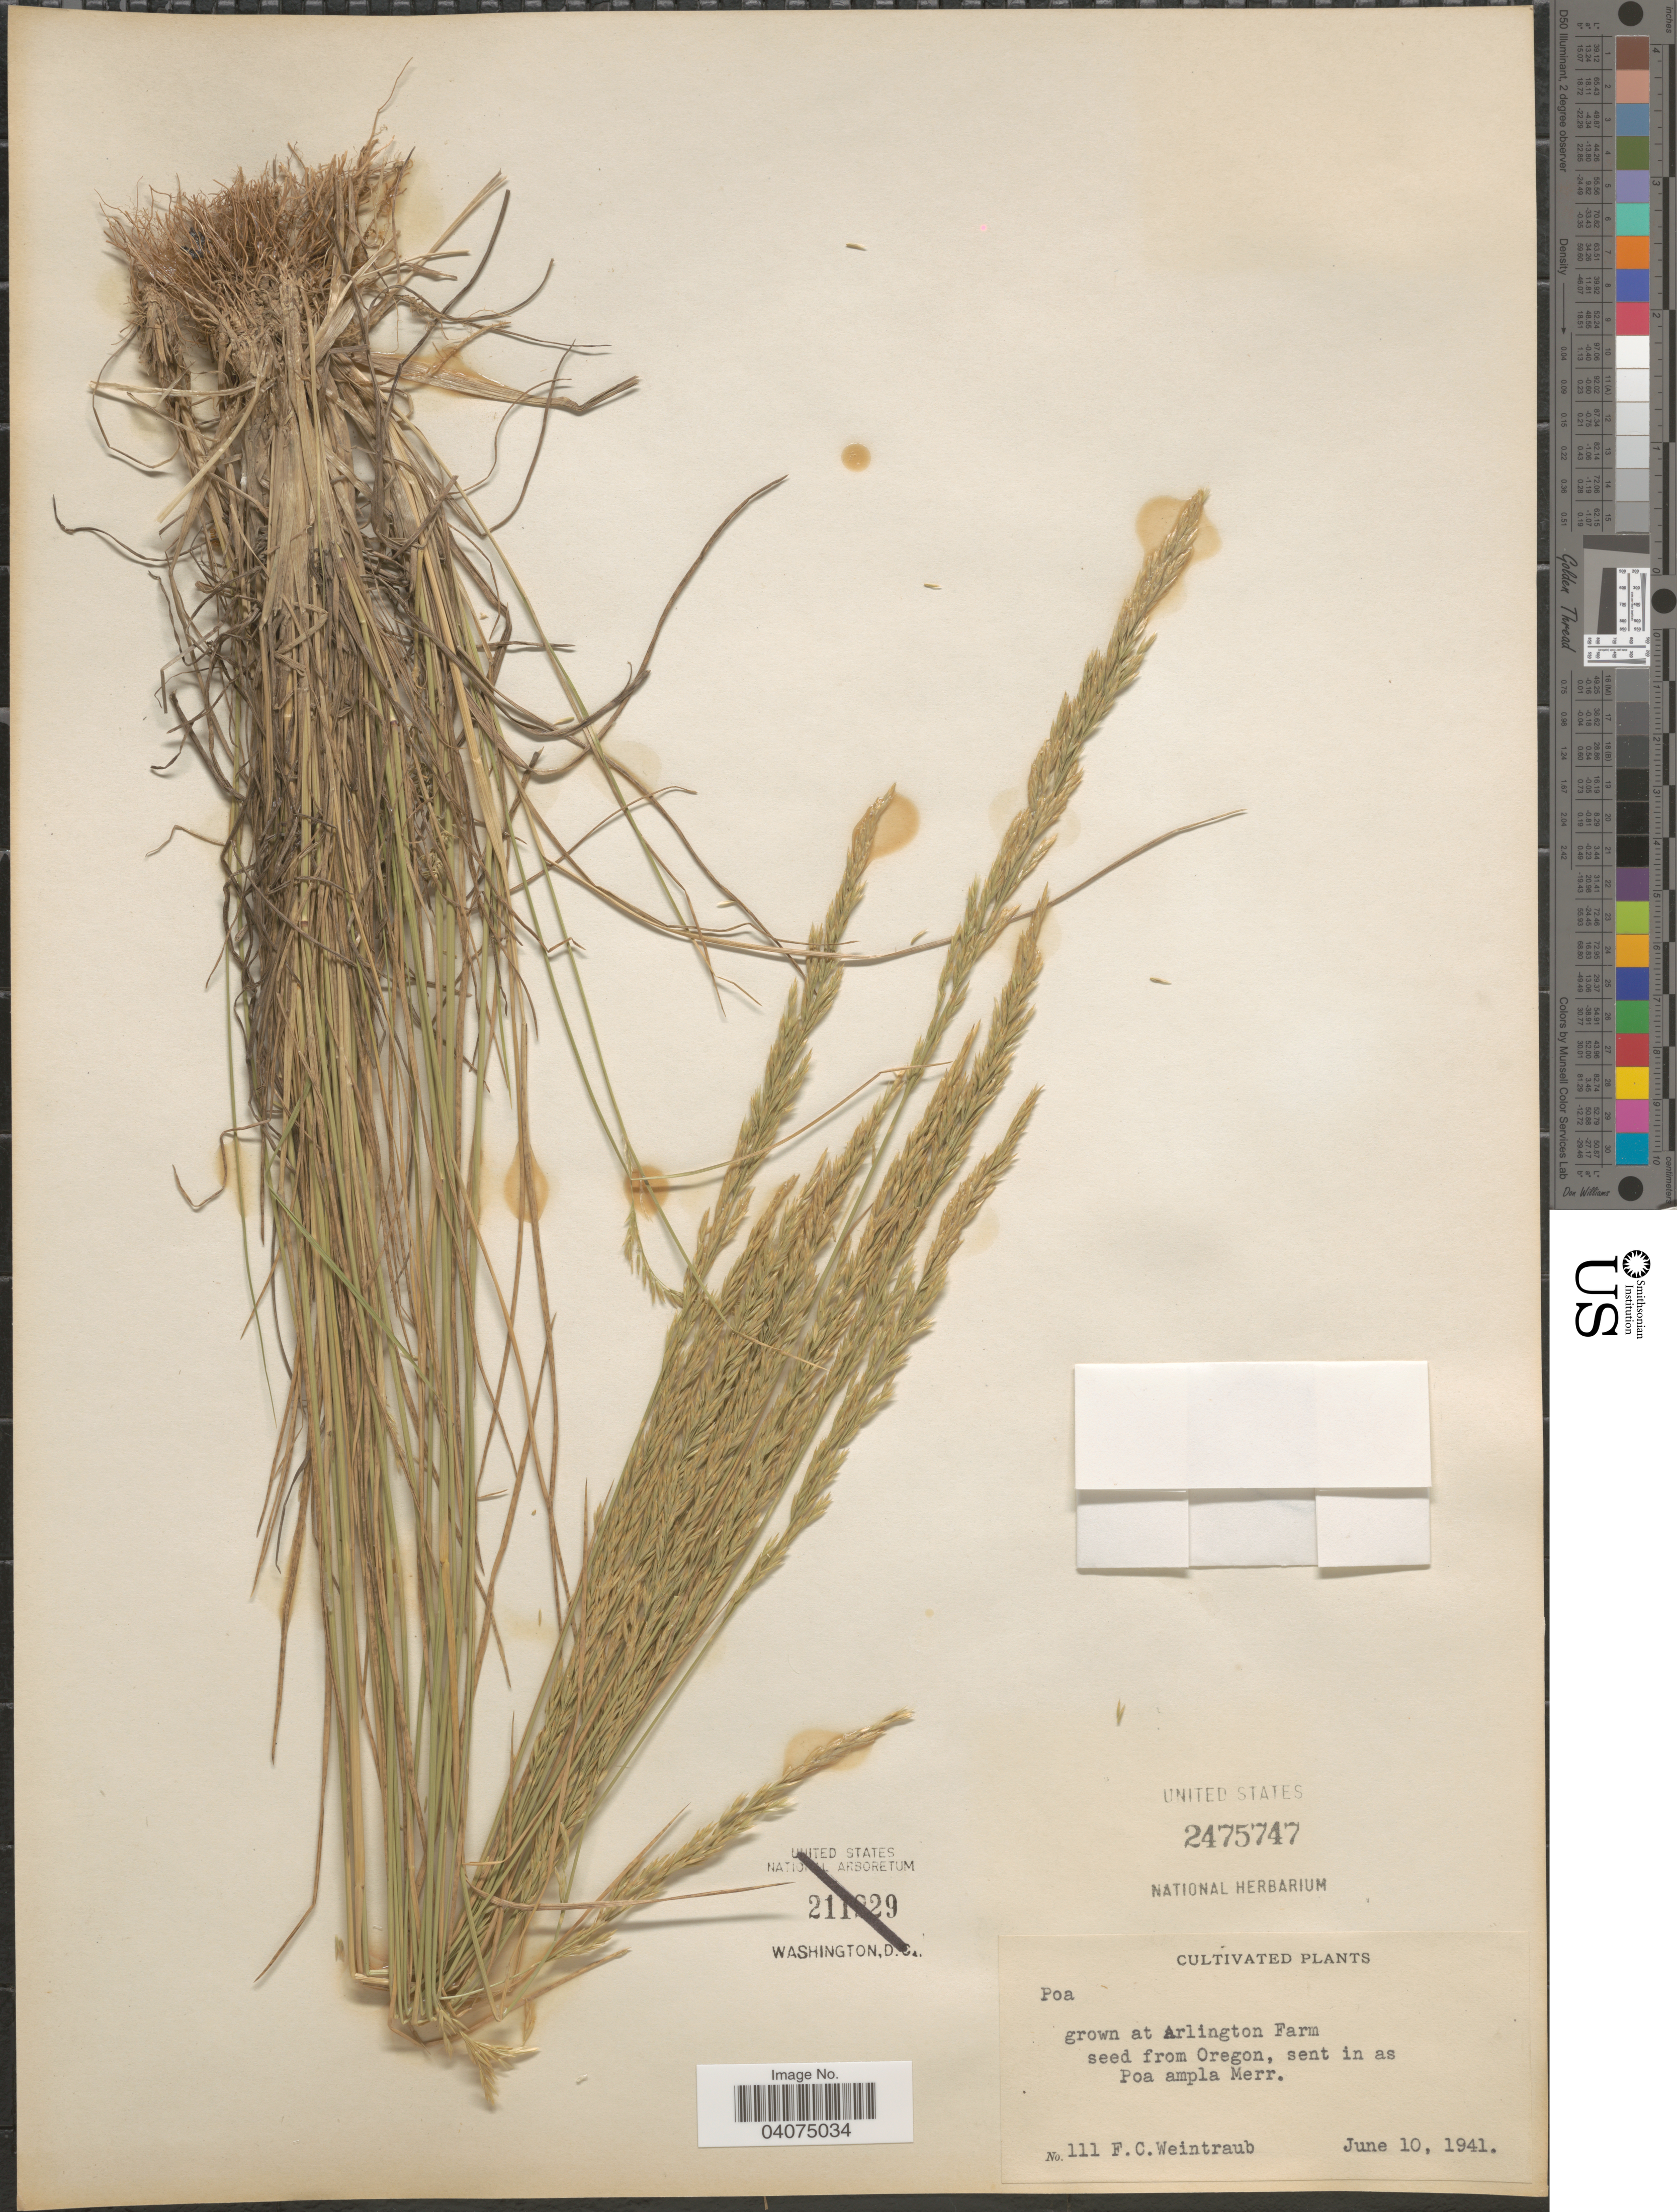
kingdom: Plantae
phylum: Tracheophyta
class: Liliopsida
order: Poales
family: Poaceae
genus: Poa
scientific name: Poa sp.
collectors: F. Weintraub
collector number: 111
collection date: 1941-06-10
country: United States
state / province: Virginia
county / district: Arlington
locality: At Arlington Farm.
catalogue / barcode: US 2475747